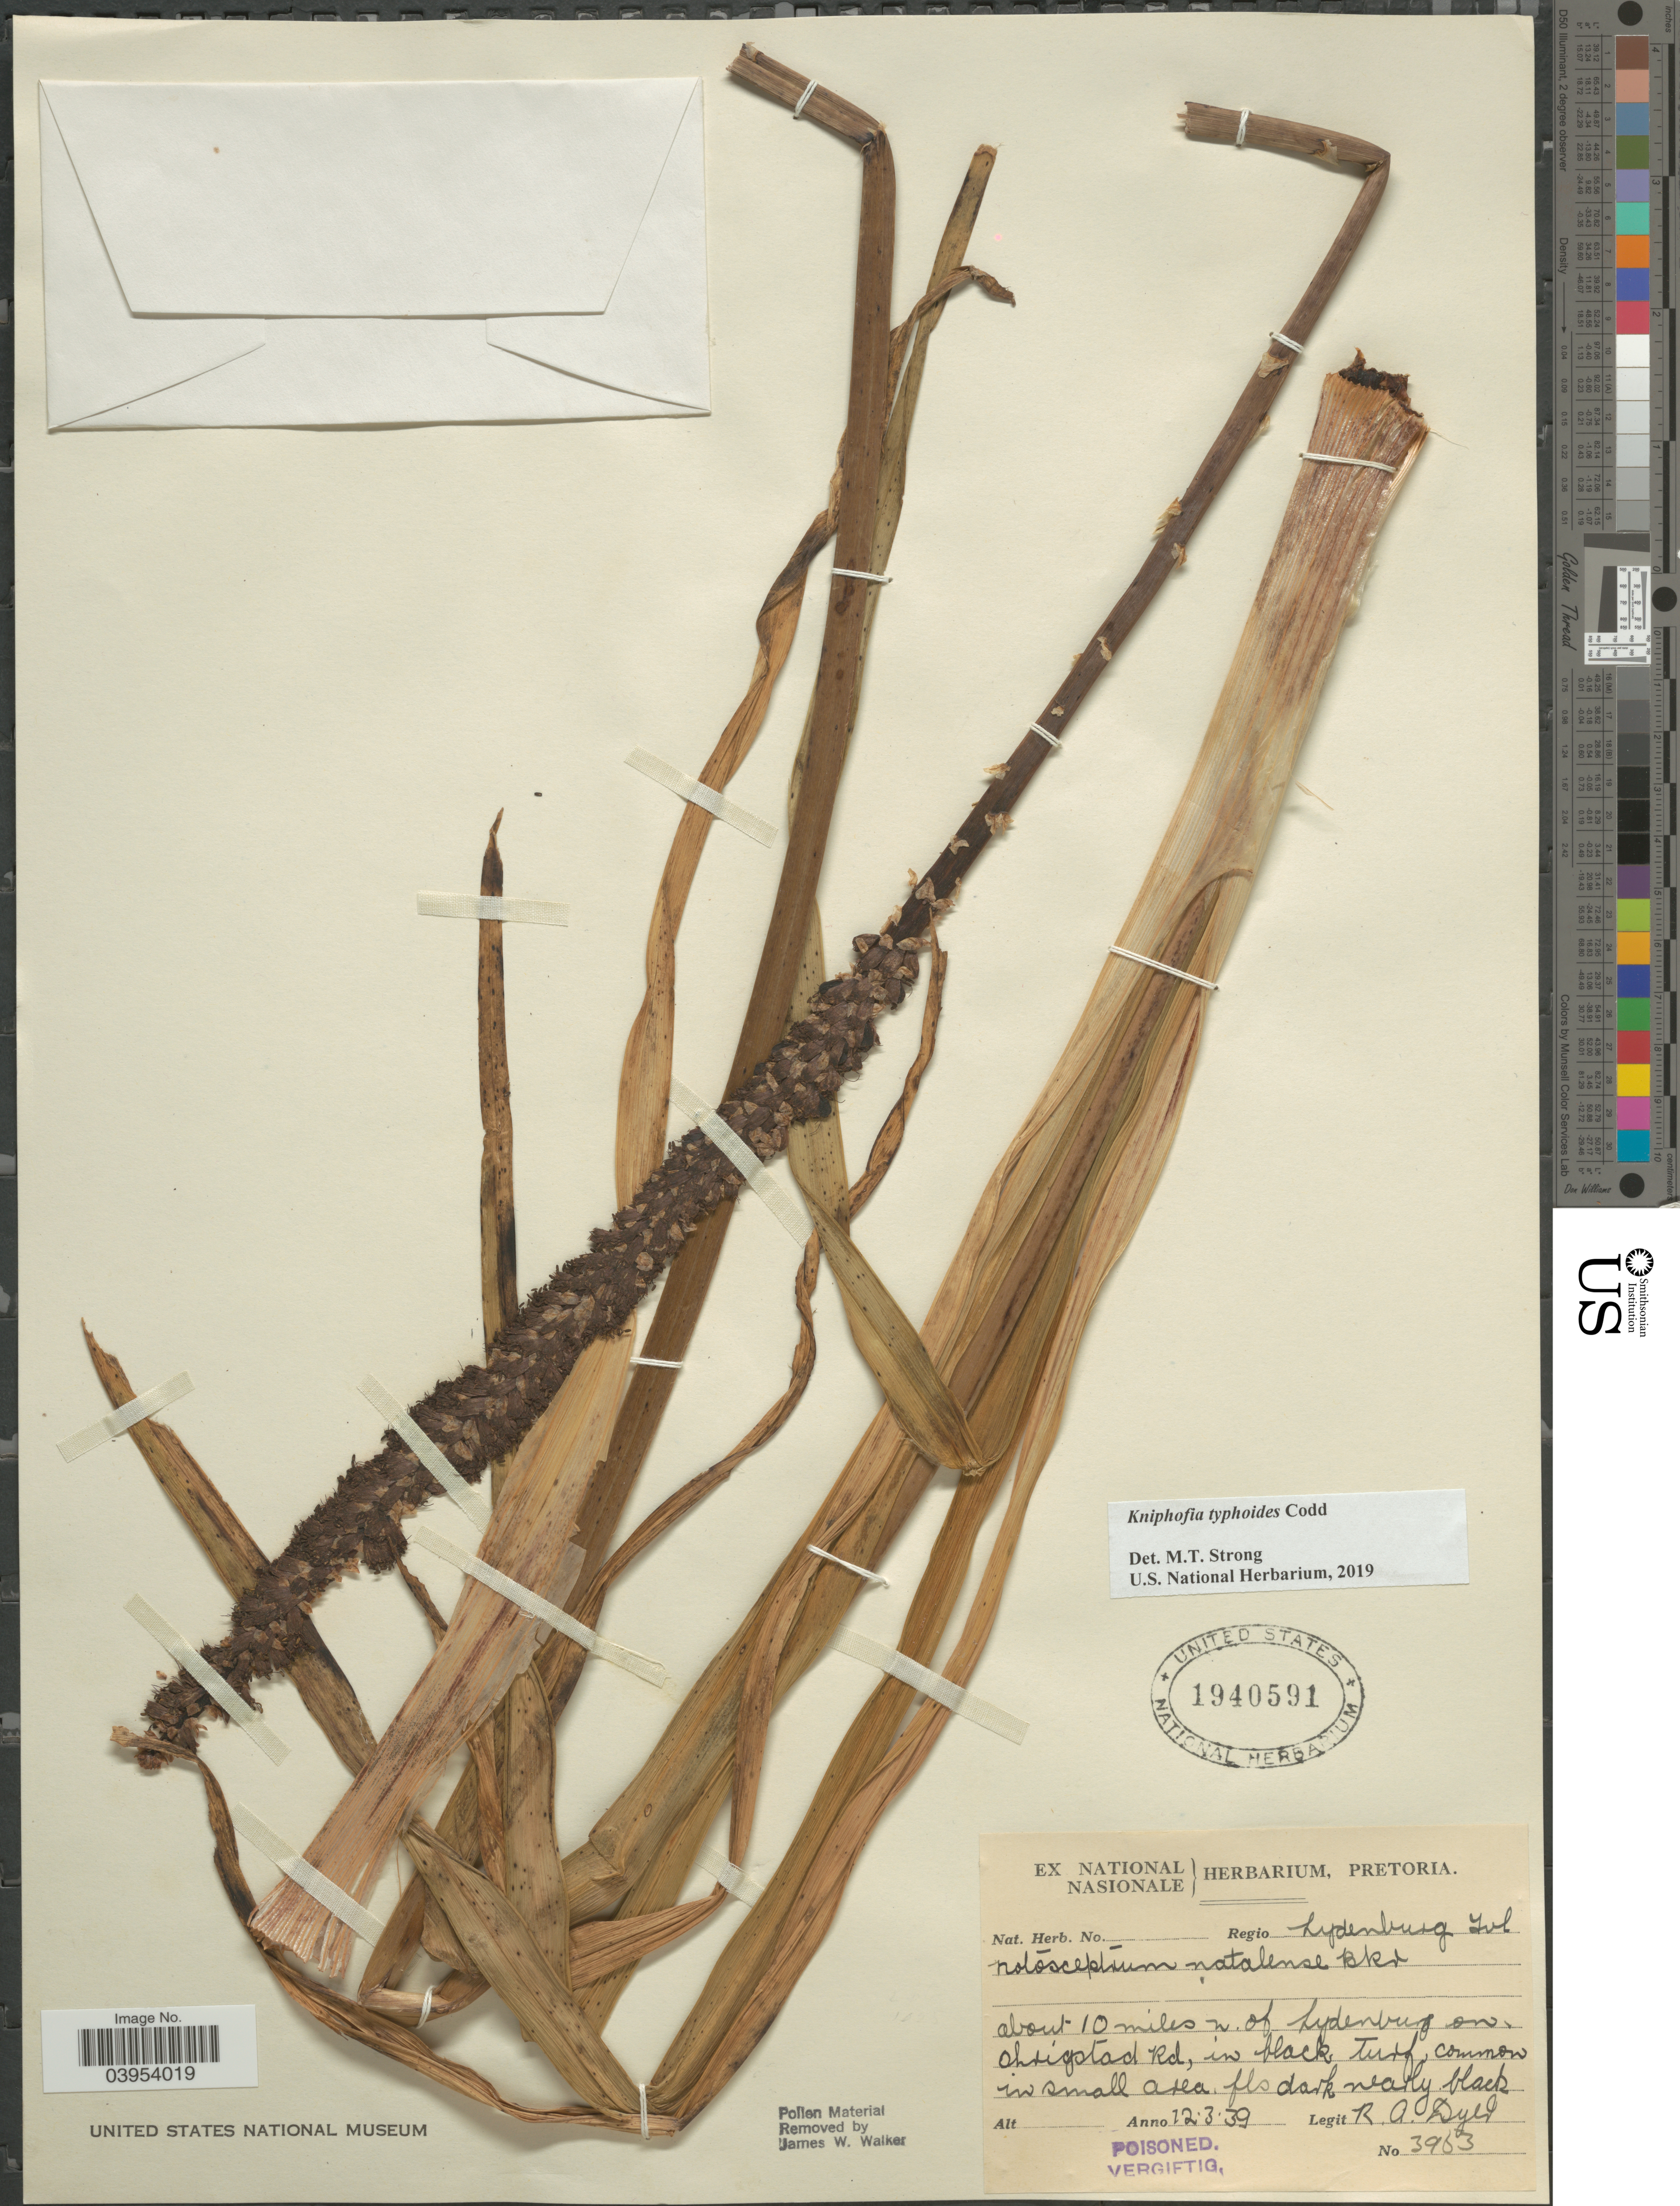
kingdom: Plantae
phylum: Tracheophyta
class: Liliopsida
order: Asparagales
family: Asphodelaceae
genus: Kniphofia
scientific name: Kniphofia typhoides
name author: Codd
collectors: R. A. Dyer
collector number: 3953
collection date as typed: Transcribed d/m/y: 12/3/39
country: South Africa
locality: Regio Lydenburg Tvl. About 10 miles n. of Lydenburg on Ohrigstad Rd.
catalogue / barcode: US 1940591